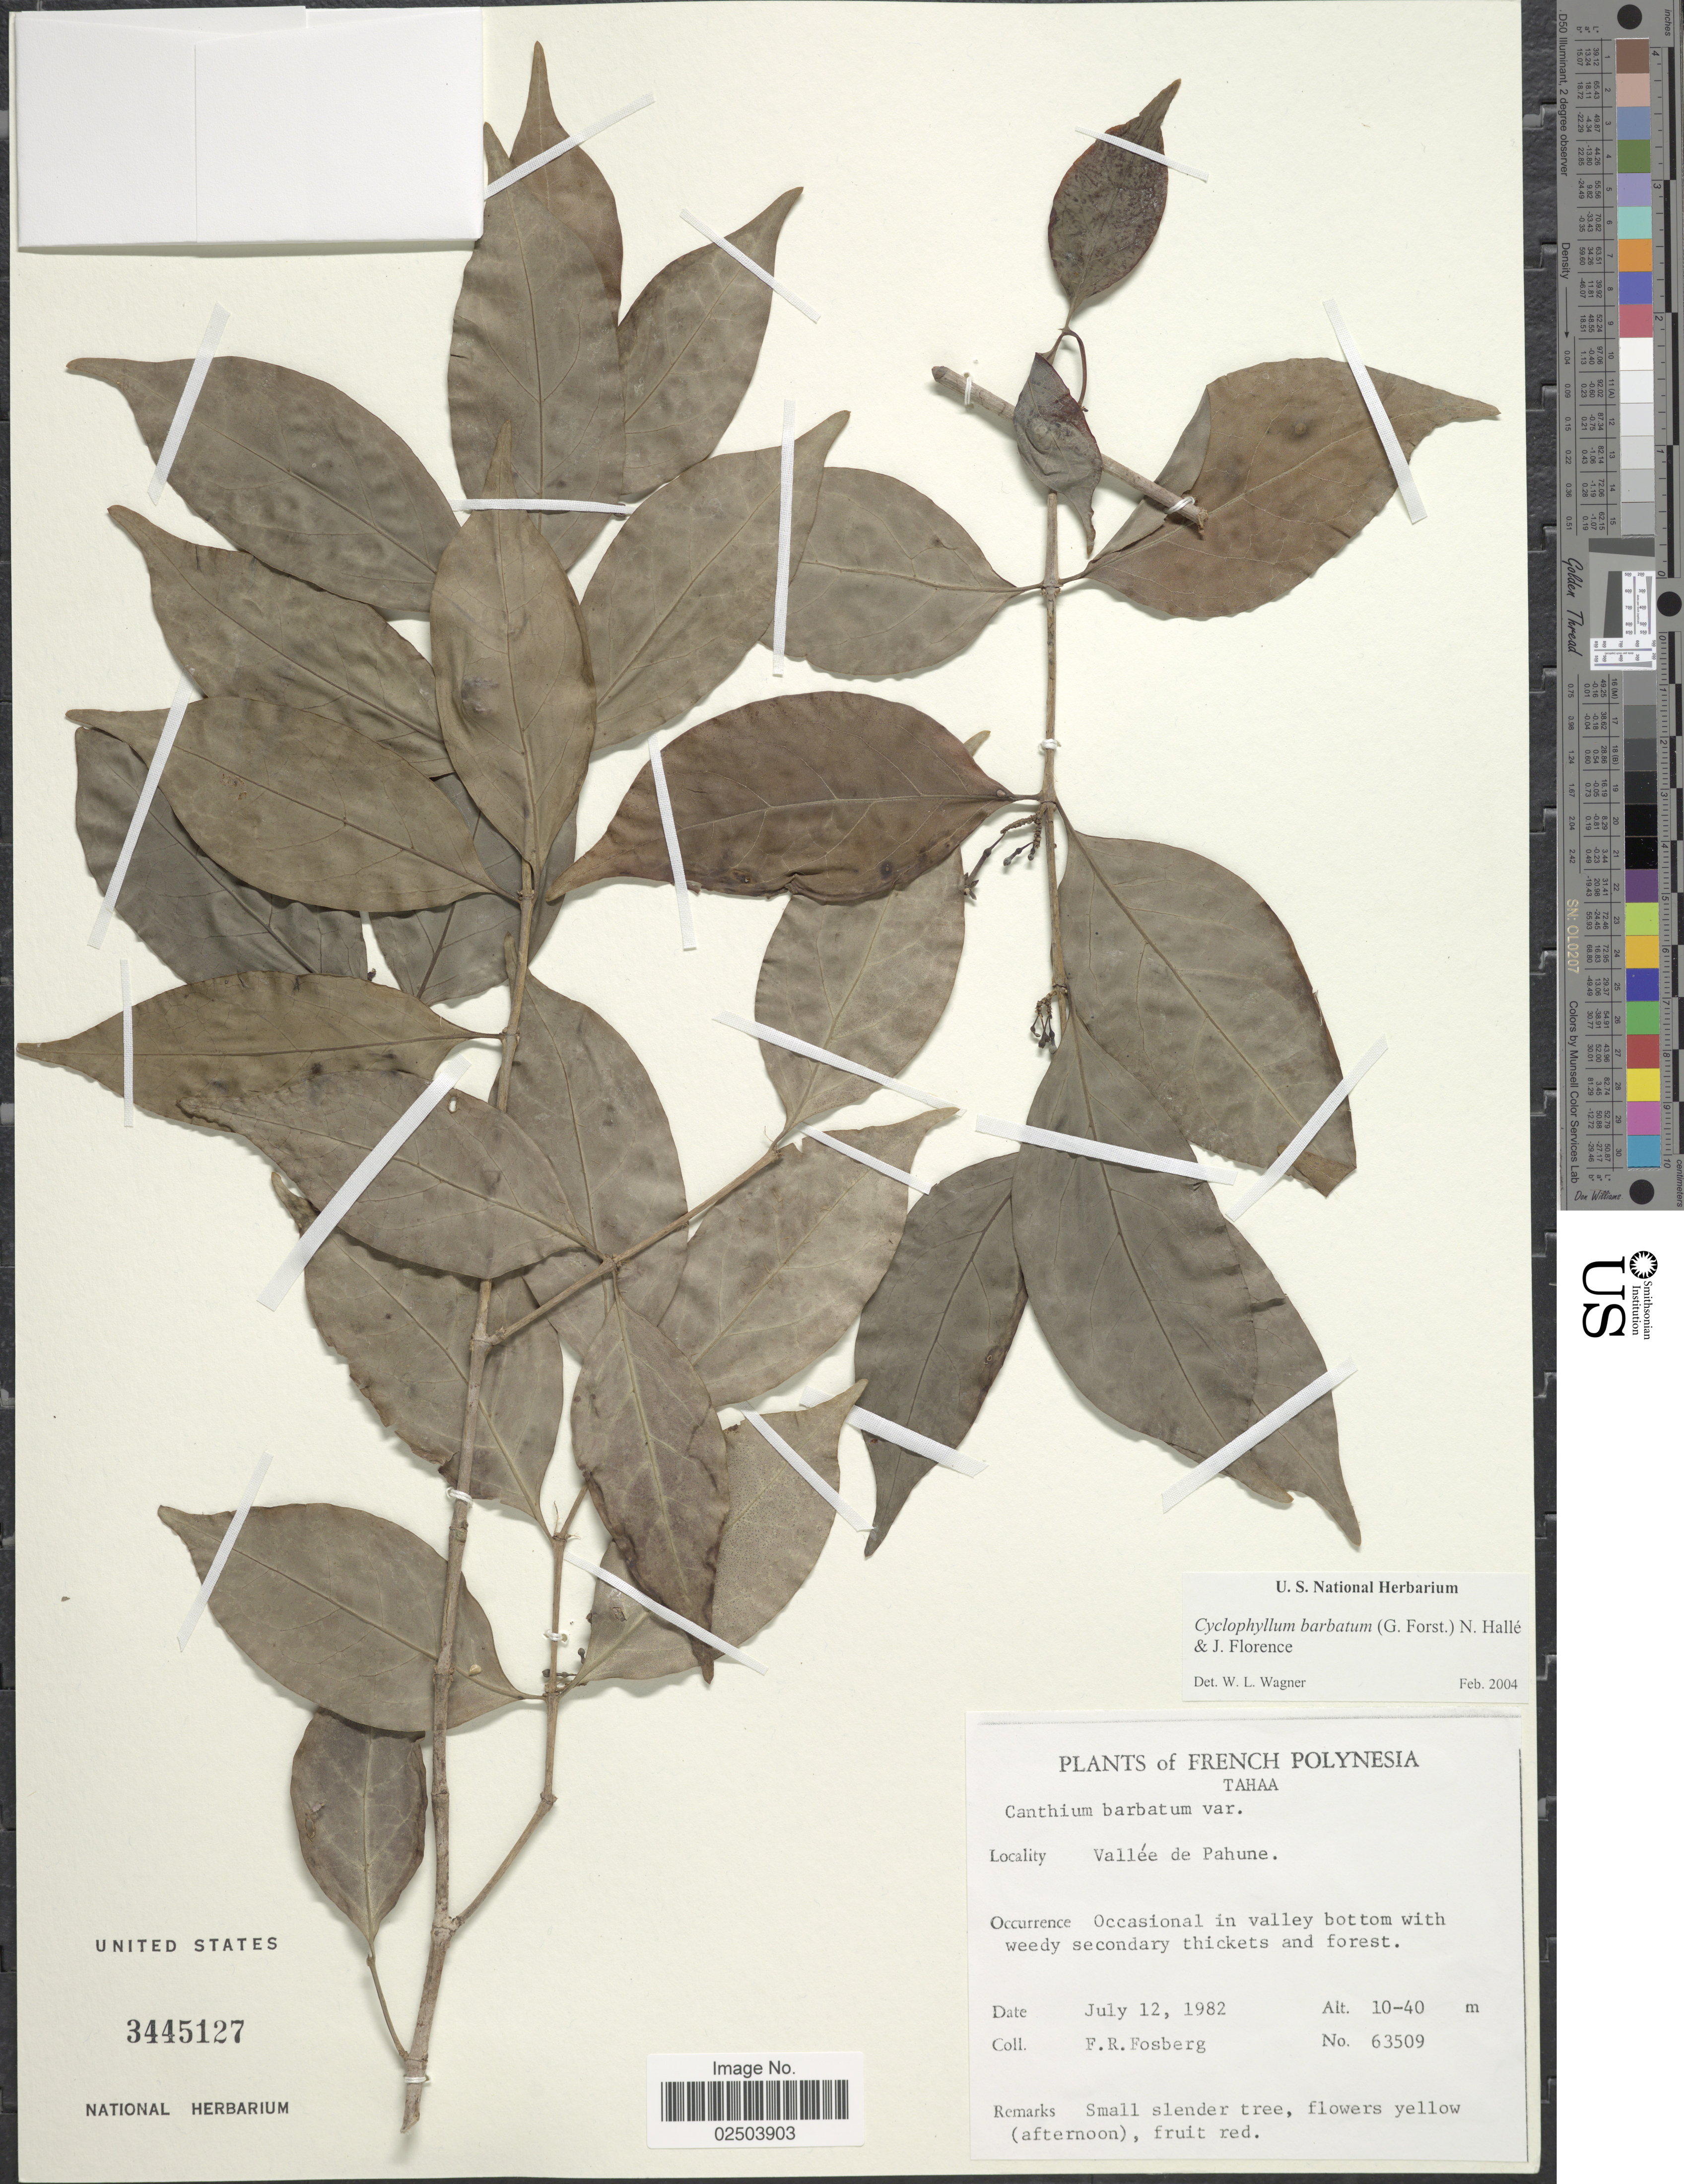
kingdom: Plantae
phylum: Tracheophyta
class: Magnoliopsida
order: Gentianales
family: Rubiaceae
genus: Cyclophyllum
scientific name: Cyclophyllum barbatum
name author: (G. Forst.) N. Hallé & J. Florence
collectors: F. R. Fosberg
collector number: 63509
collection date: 1982-07-12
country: French Polynesia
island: Tahaa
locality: Tahaa. Vallee de Pahune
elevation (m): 10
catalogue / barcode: US 3445127